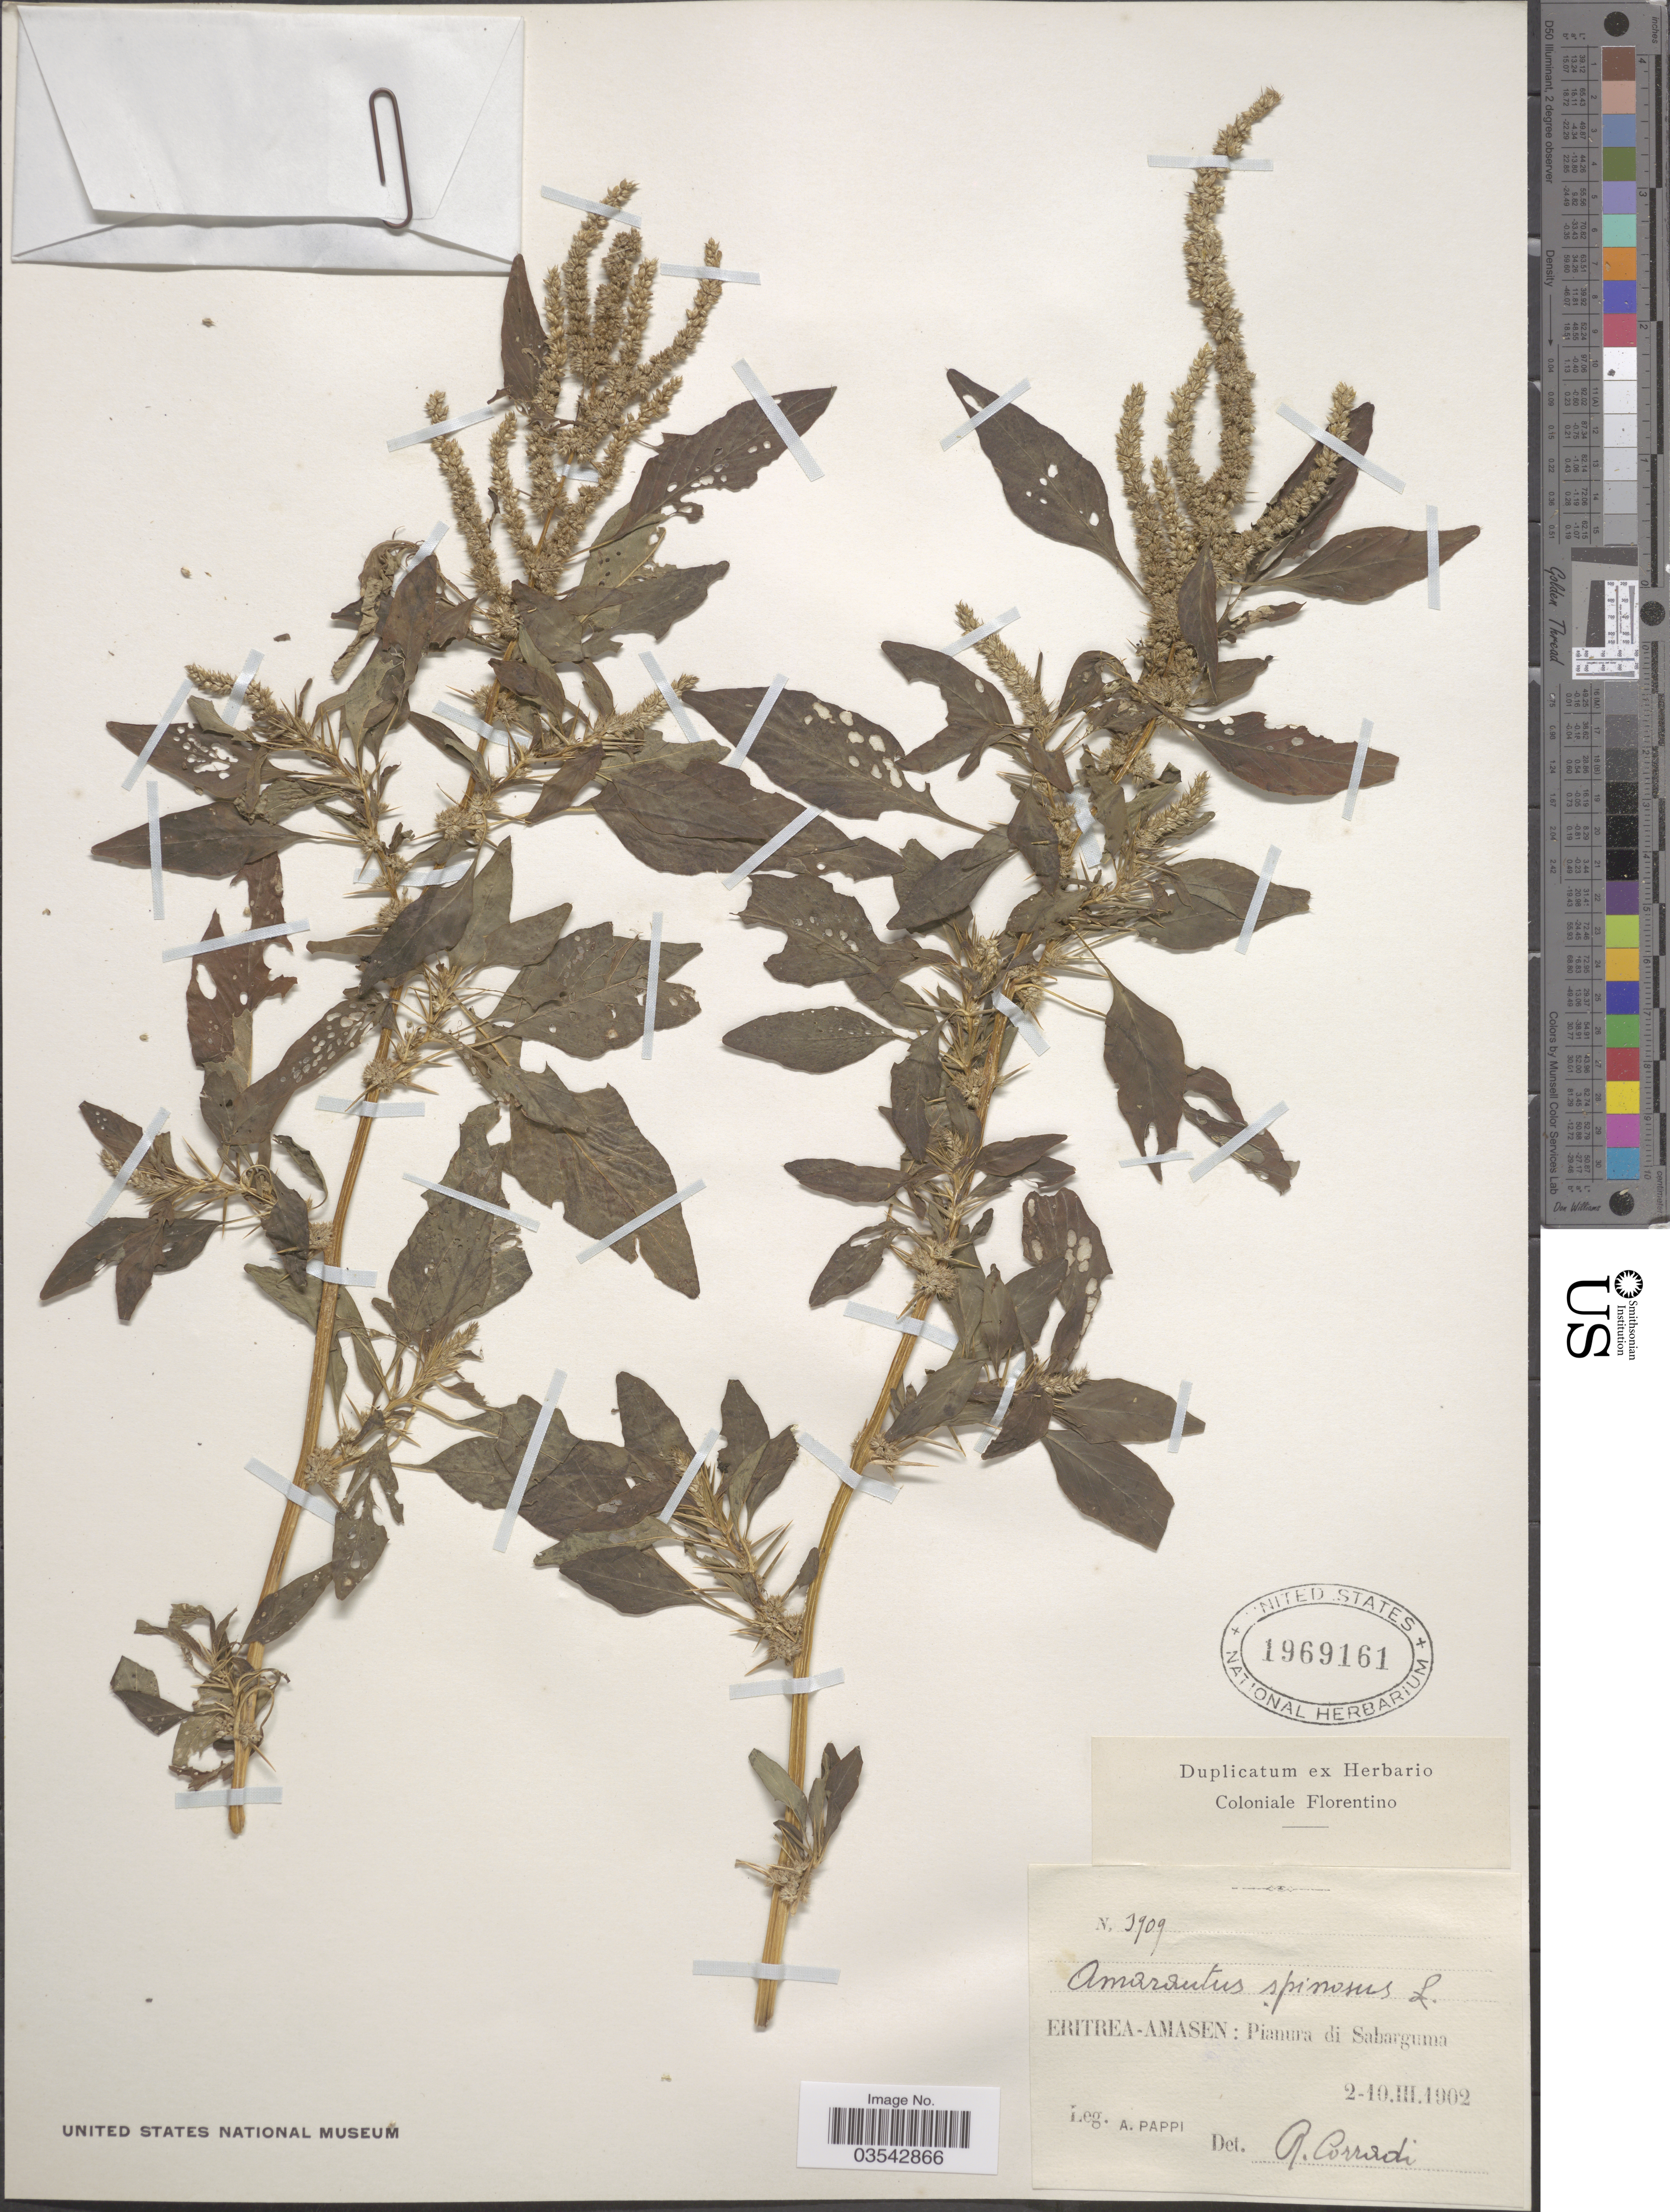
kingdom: Plantae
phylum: Tracheophyta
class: Magnoliopsida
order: Caryophyllales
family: Amaranthaceae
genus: Amaranthus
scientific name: Amaranthus spinosus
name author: L.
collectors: A. Pappi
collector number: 3909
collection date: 1902-03-02/1902-03-10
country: Eritrea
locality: Coloniale Florentino. Eritrea-Amasen: Pianura di Sabarguma.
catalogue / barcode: US 1969161